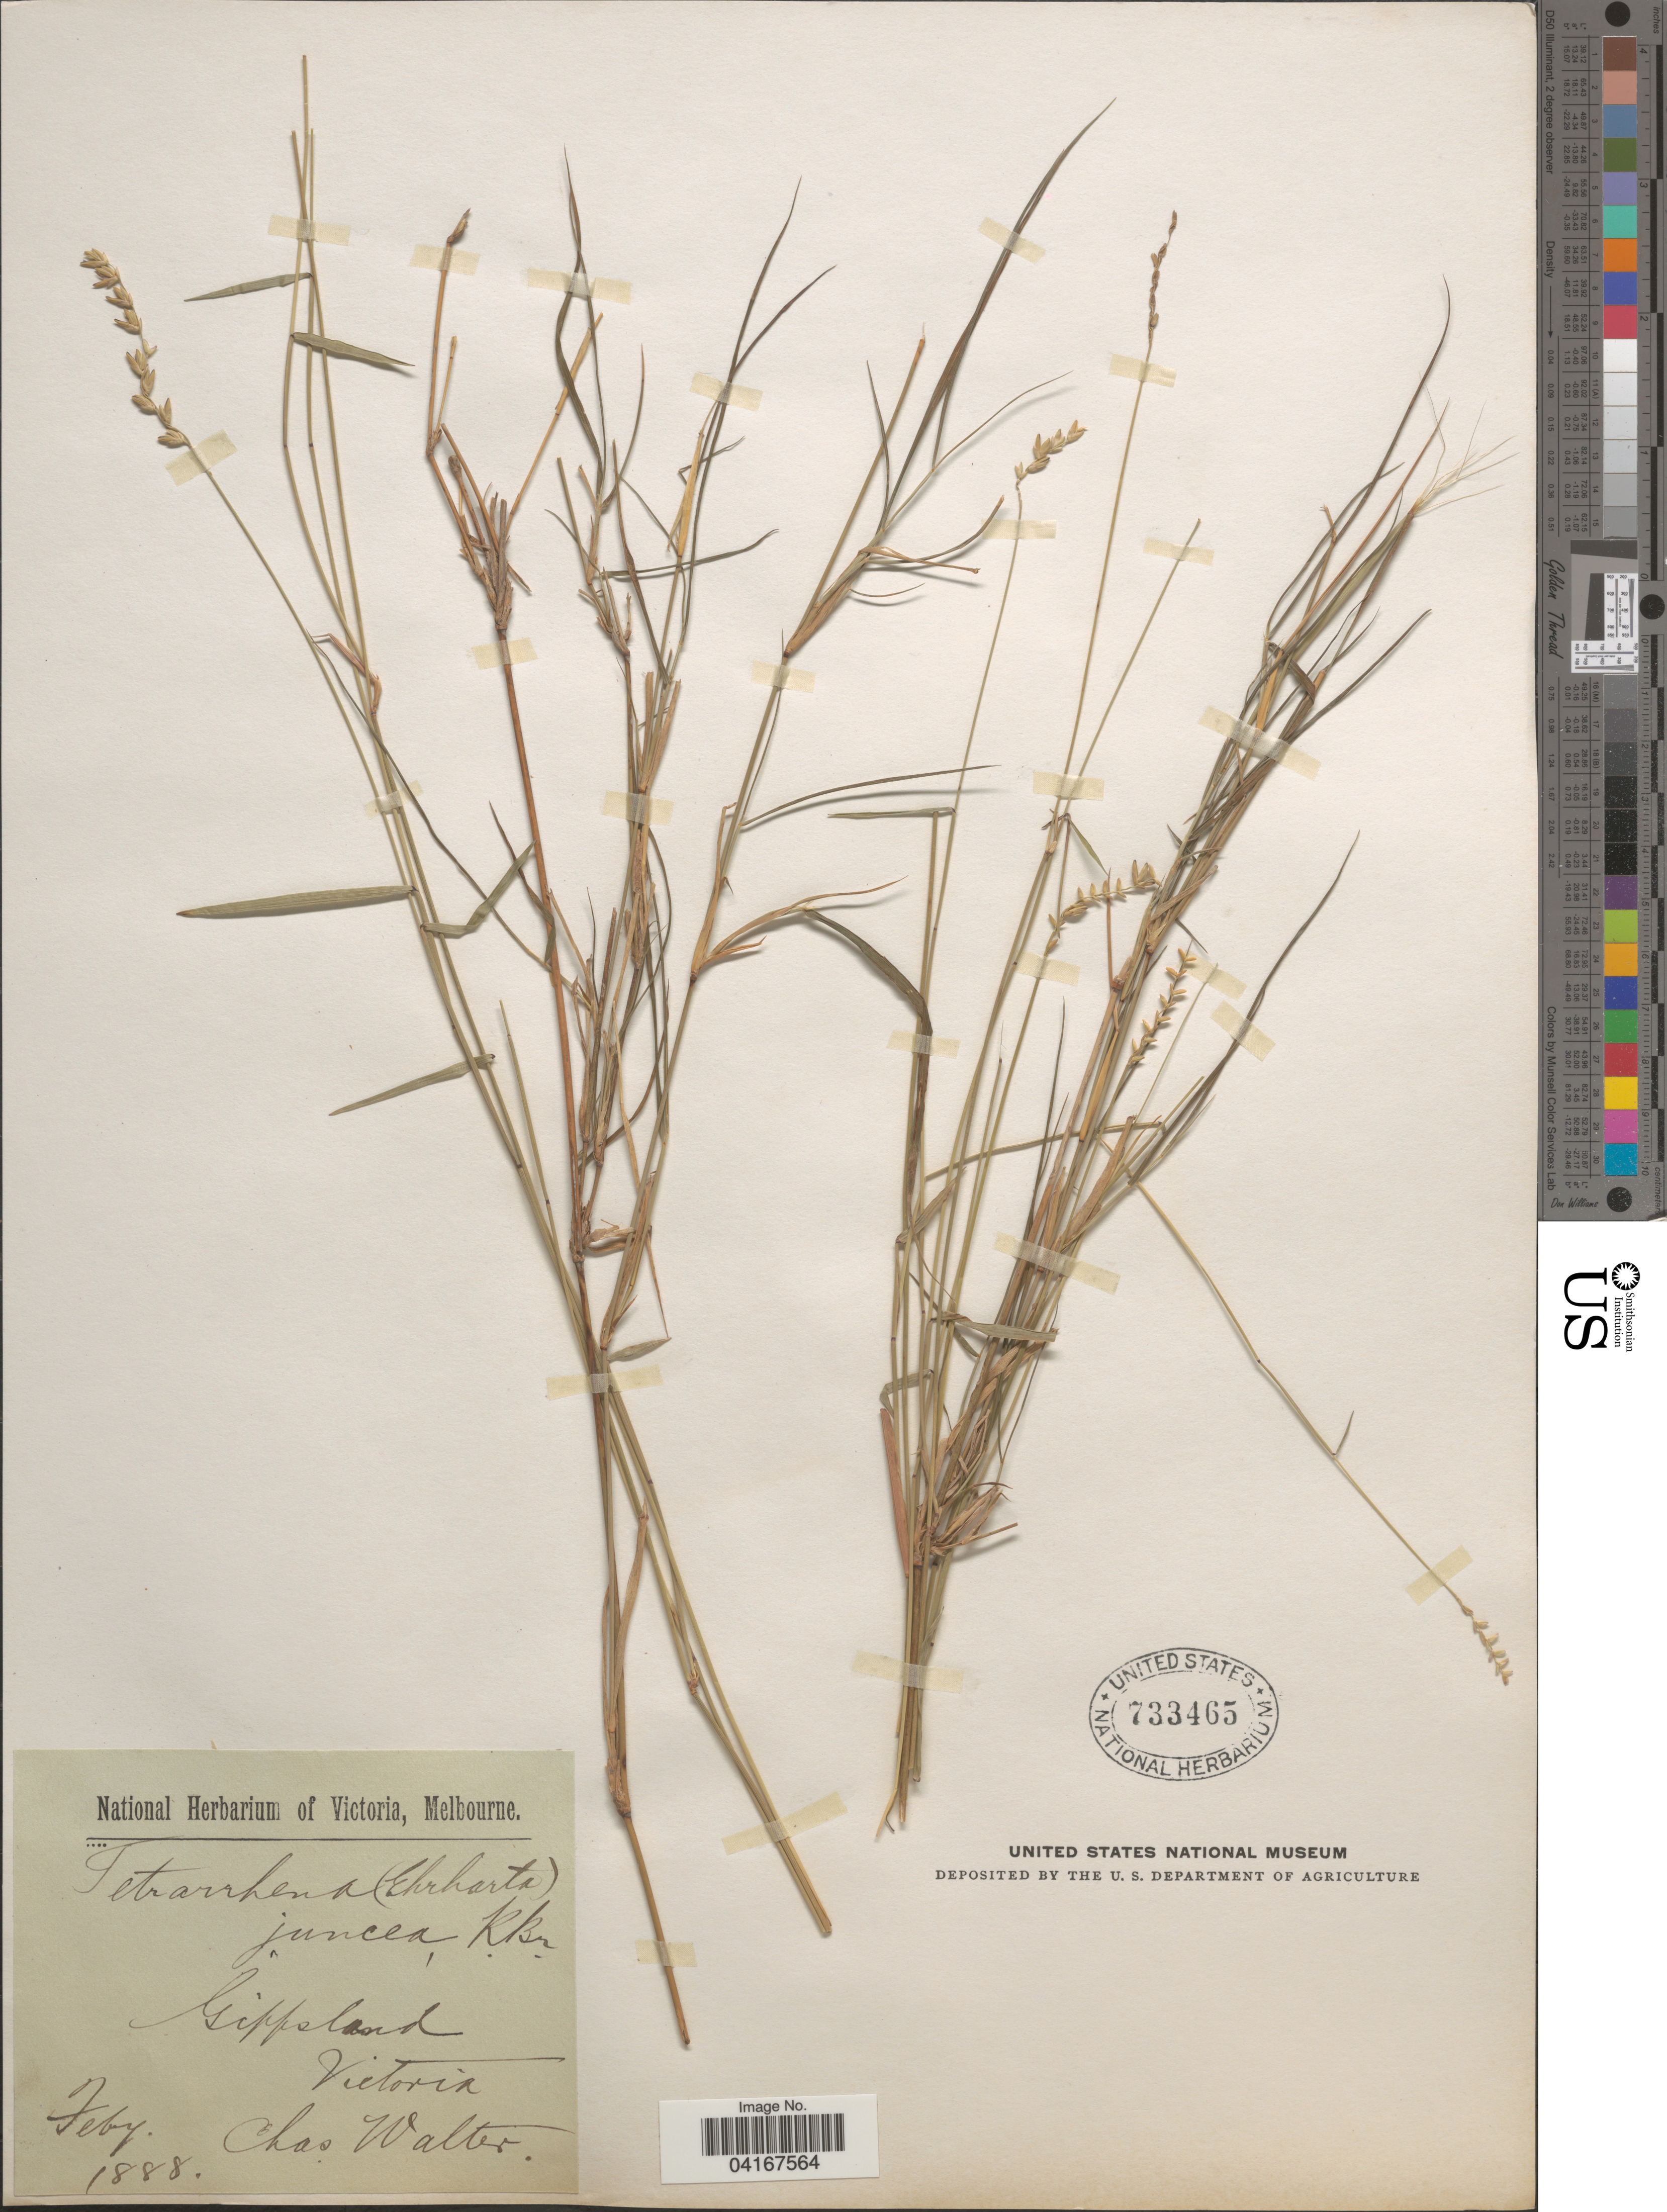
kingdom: Plantae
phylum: Tracheophyta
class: Liliopsida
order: Poales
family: Poaceae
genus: Tetrarrhena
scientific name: Tetrarrhena juncea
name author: R. Br.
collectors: C. Walter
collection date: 1888-02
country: Australia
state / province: Victoria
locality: Gippsland Victoria.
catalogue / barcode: US 733465